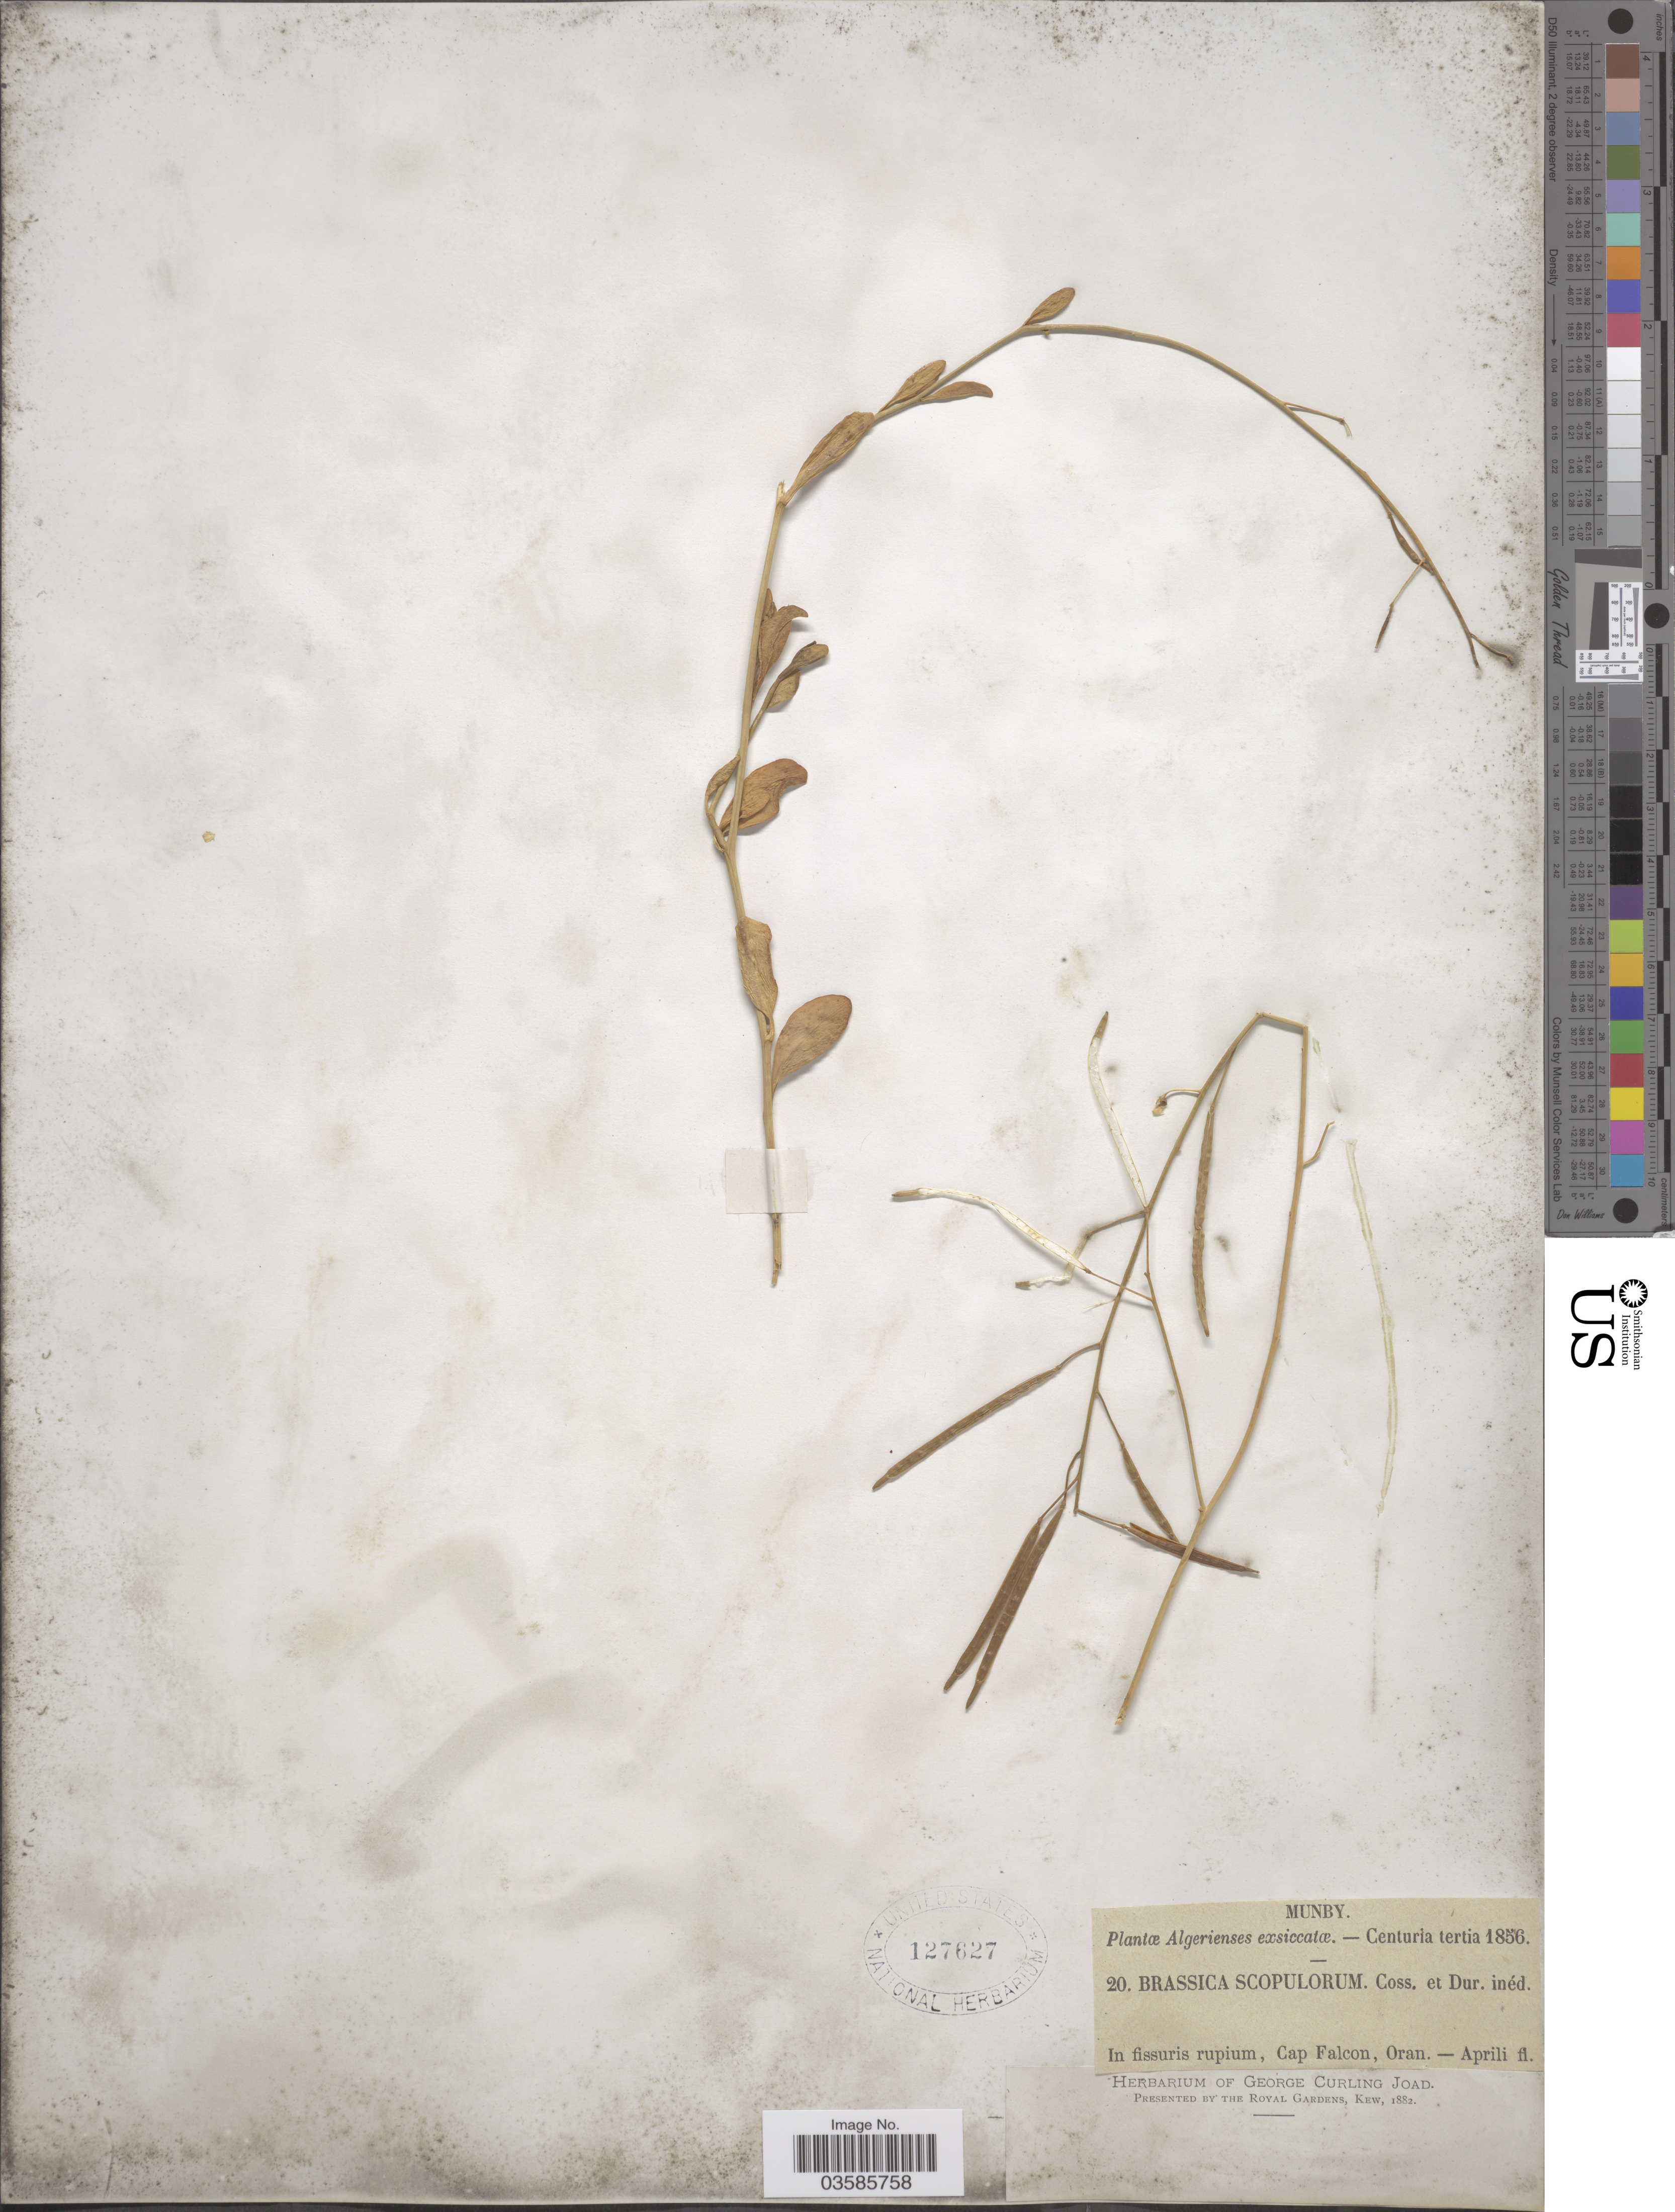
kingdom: Plantae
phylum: Tracheophyta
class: Magnoliopsida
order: Brassicales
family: Brassicaceae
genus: Brassica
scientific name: Brassica scopulorum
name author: Coss. & Durieu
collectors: Munby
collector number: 20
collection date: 1856-04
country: Algeria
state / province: Oran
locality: In fissuris rupium, Cap Falcon, Oran.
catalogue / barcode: US 127627